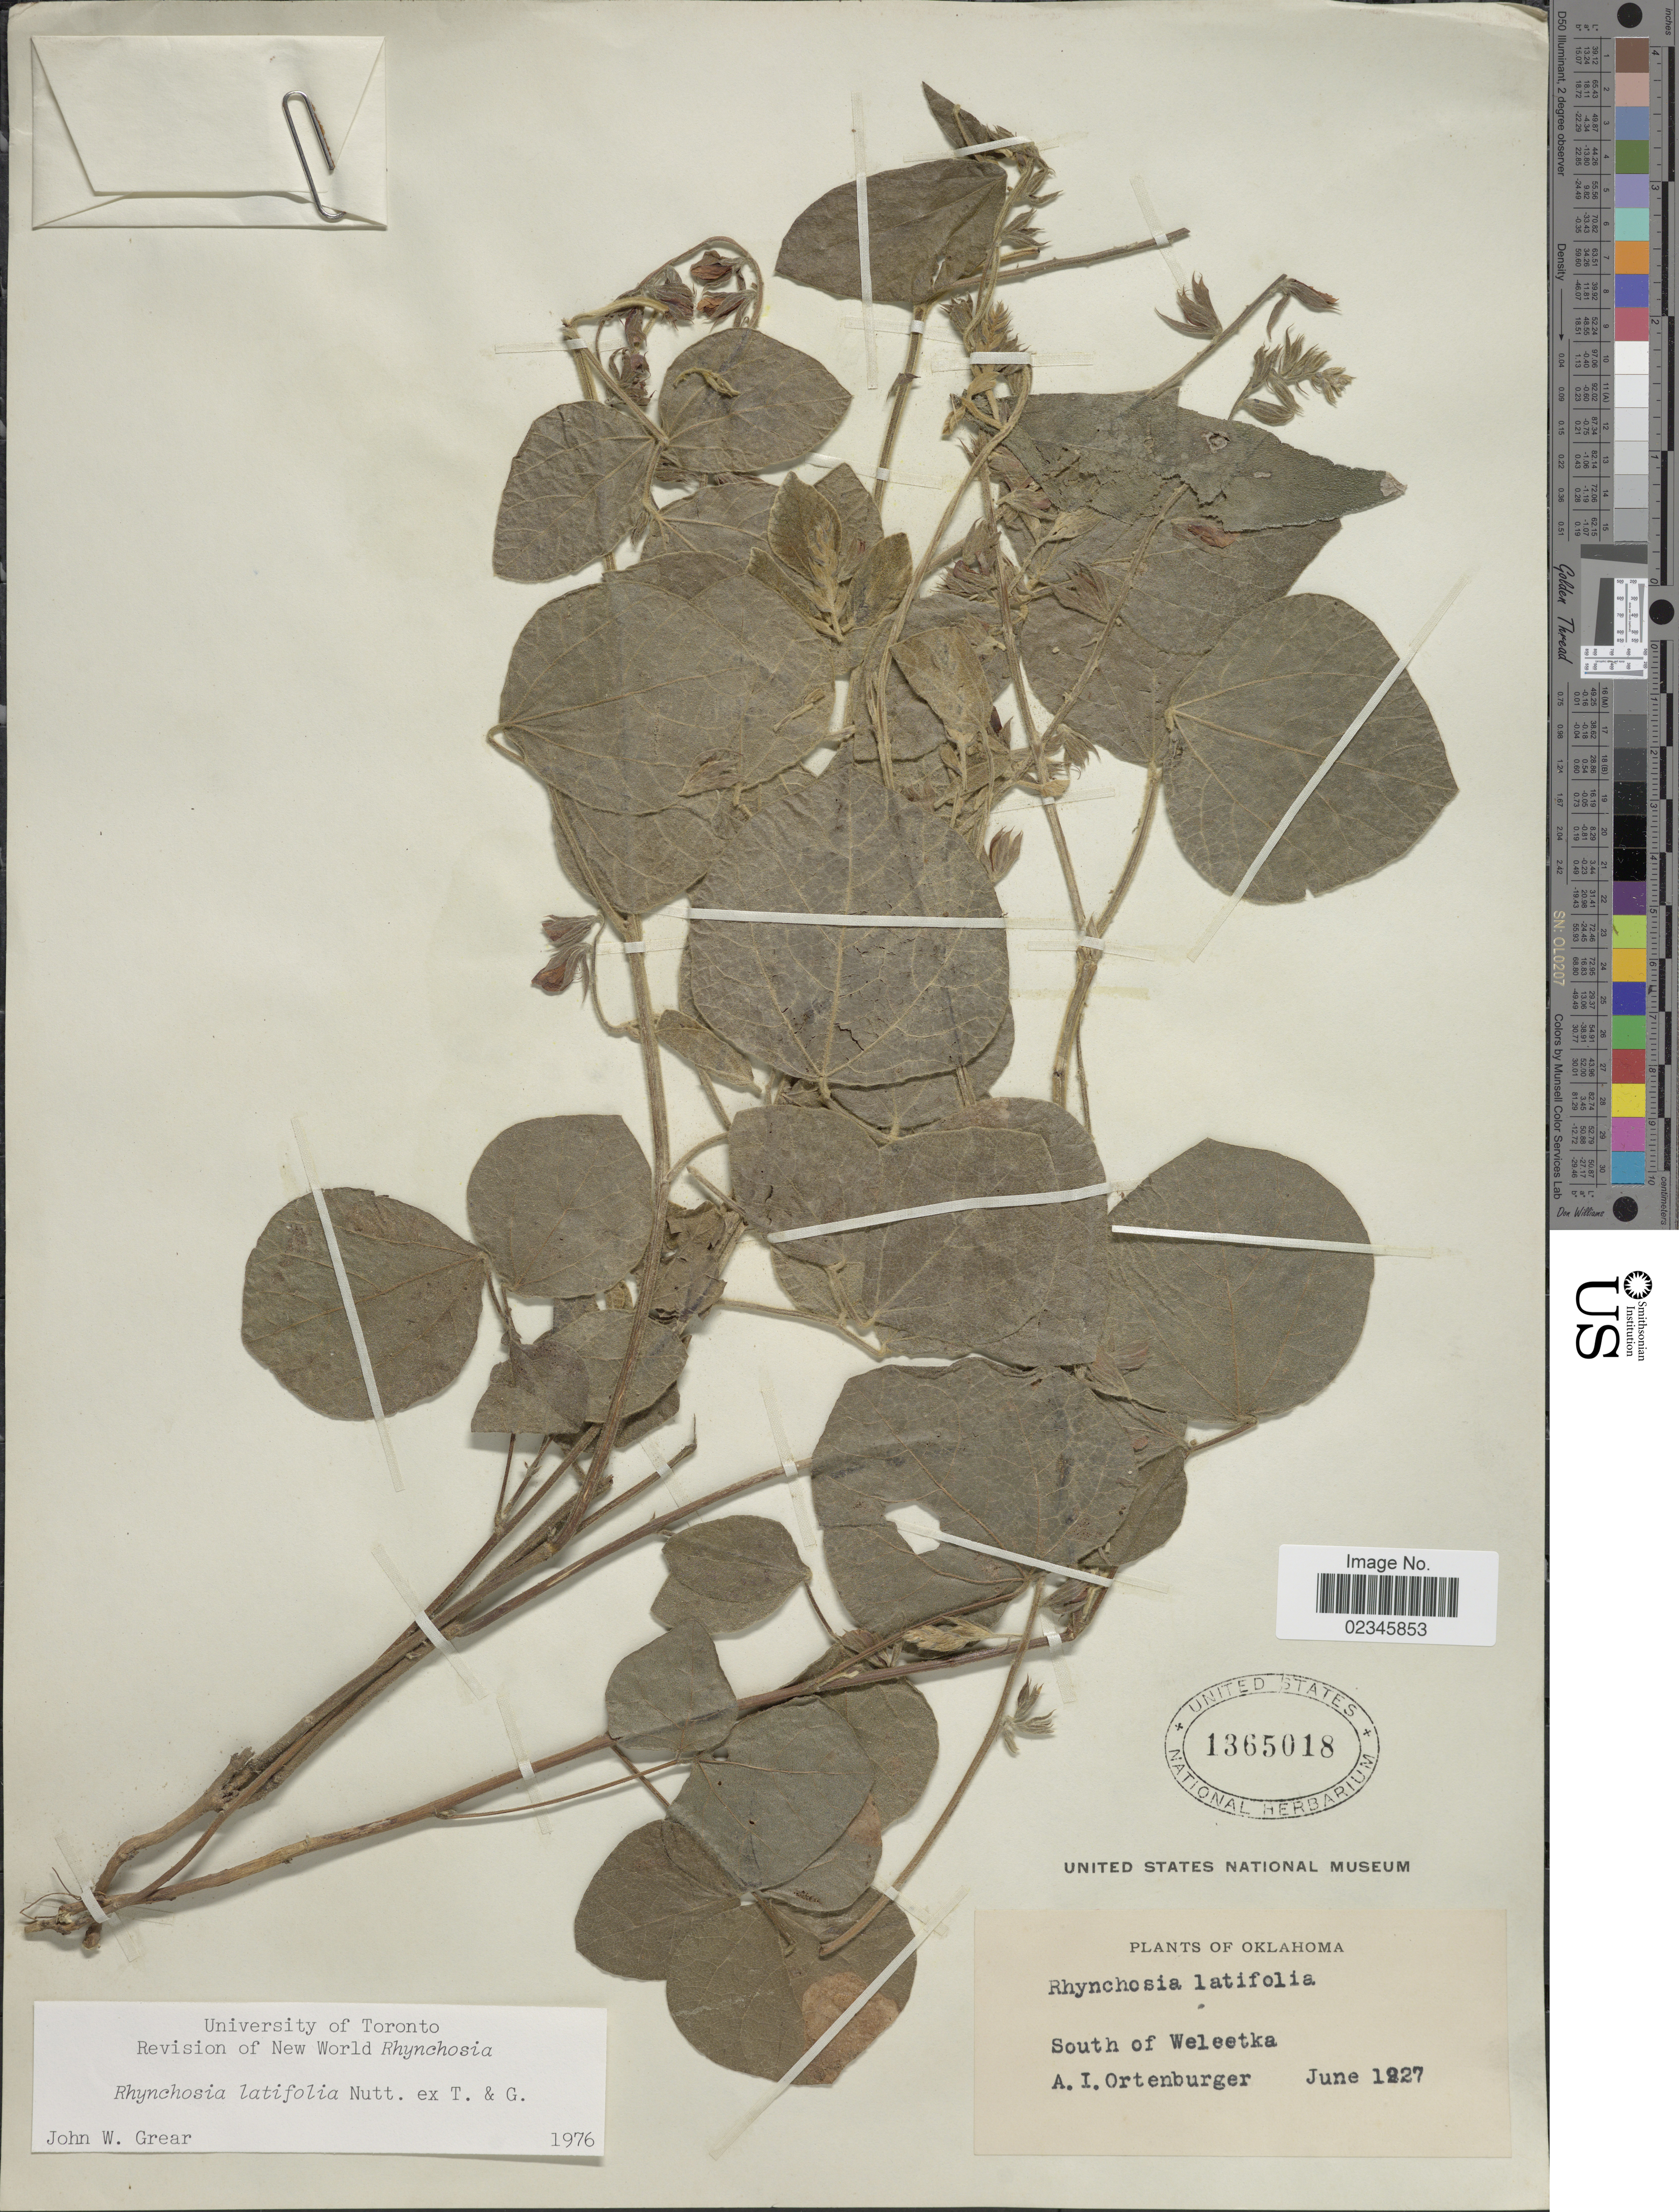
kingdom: Plantae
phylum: Tracheophyta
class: Magnoliopsida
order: Fabales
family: Fabaceae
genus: Rhynchosia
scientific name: Rhynchosia latifolia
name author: Nutt. ex Torr. & A. Gray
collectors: A. Ortenburger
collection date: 1927-06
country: United States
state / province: Oklahoma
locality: South of Weletka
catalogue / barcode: US 1365018